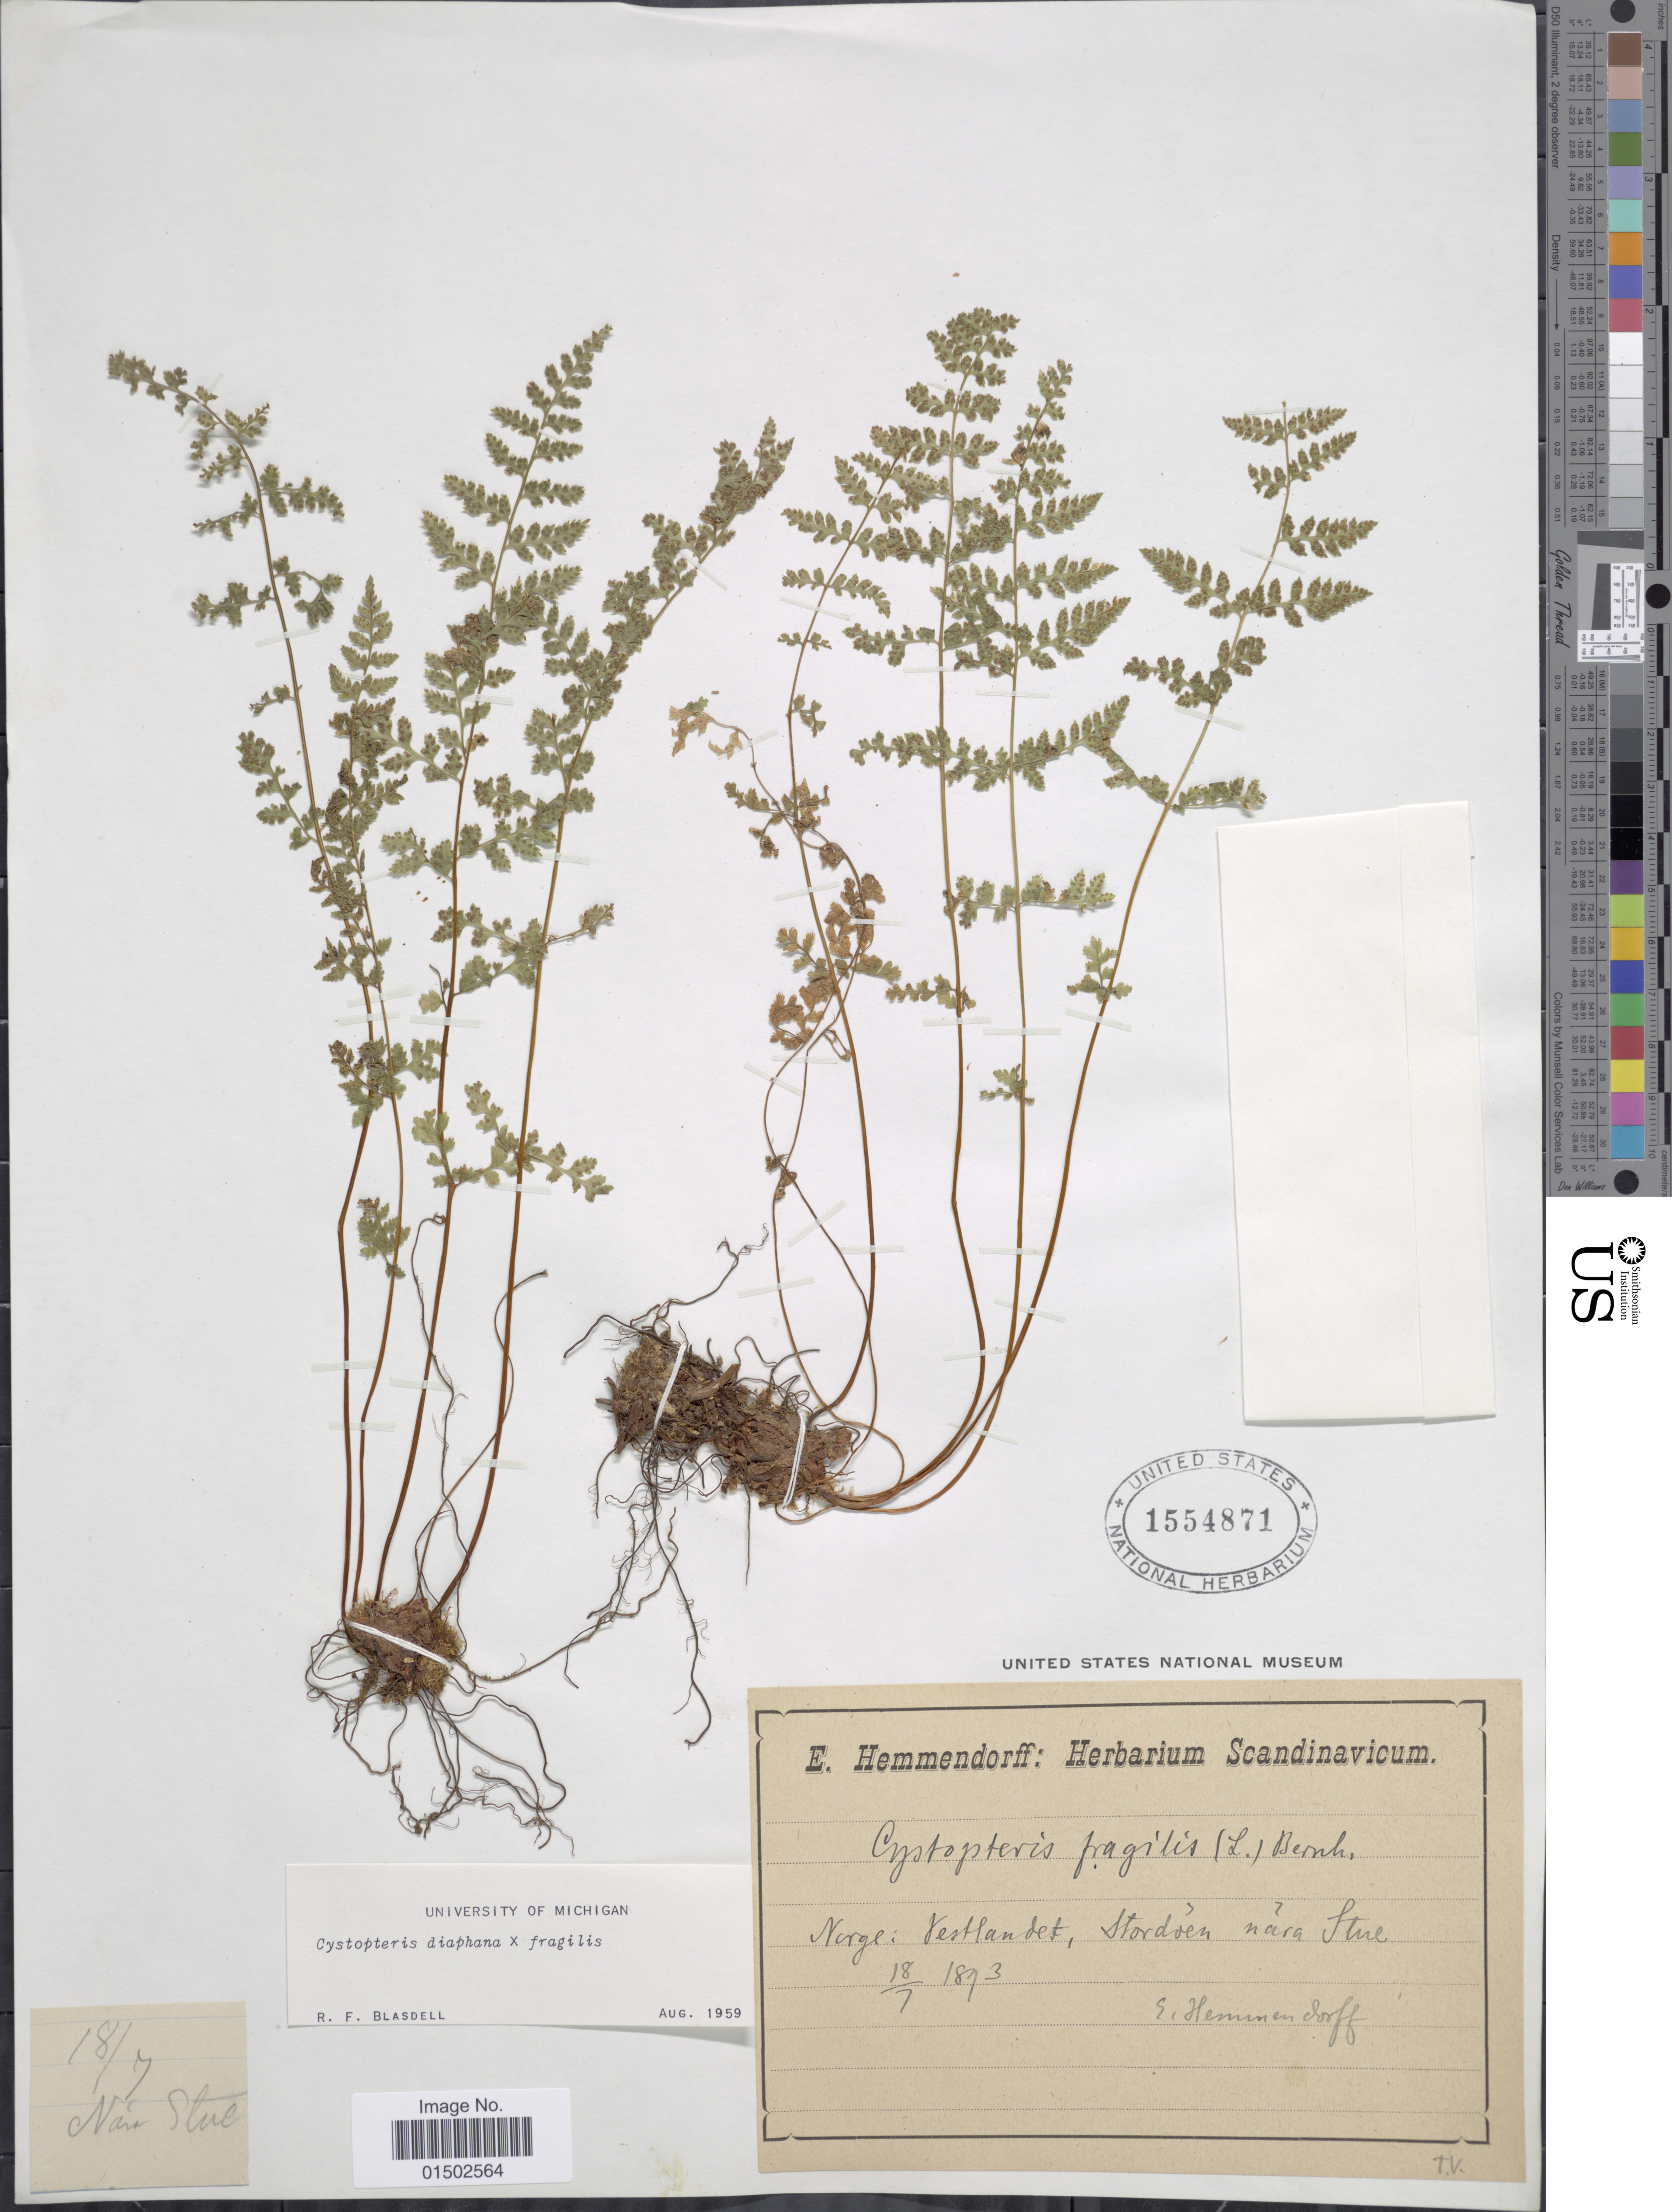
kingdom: Plantae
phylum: Tracheophyta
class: Polypodiopsida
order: Polypodiales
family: Cystopteridaceae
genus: Cystopteris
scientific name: Cystopteris diaphana x C. fragilis (L.) Bernh.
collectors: E. Hemmendorff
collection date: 1893-07-18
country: Norway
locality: Norge: Vestlandet, Stordoen nara Stue.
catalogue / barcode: US 1554871